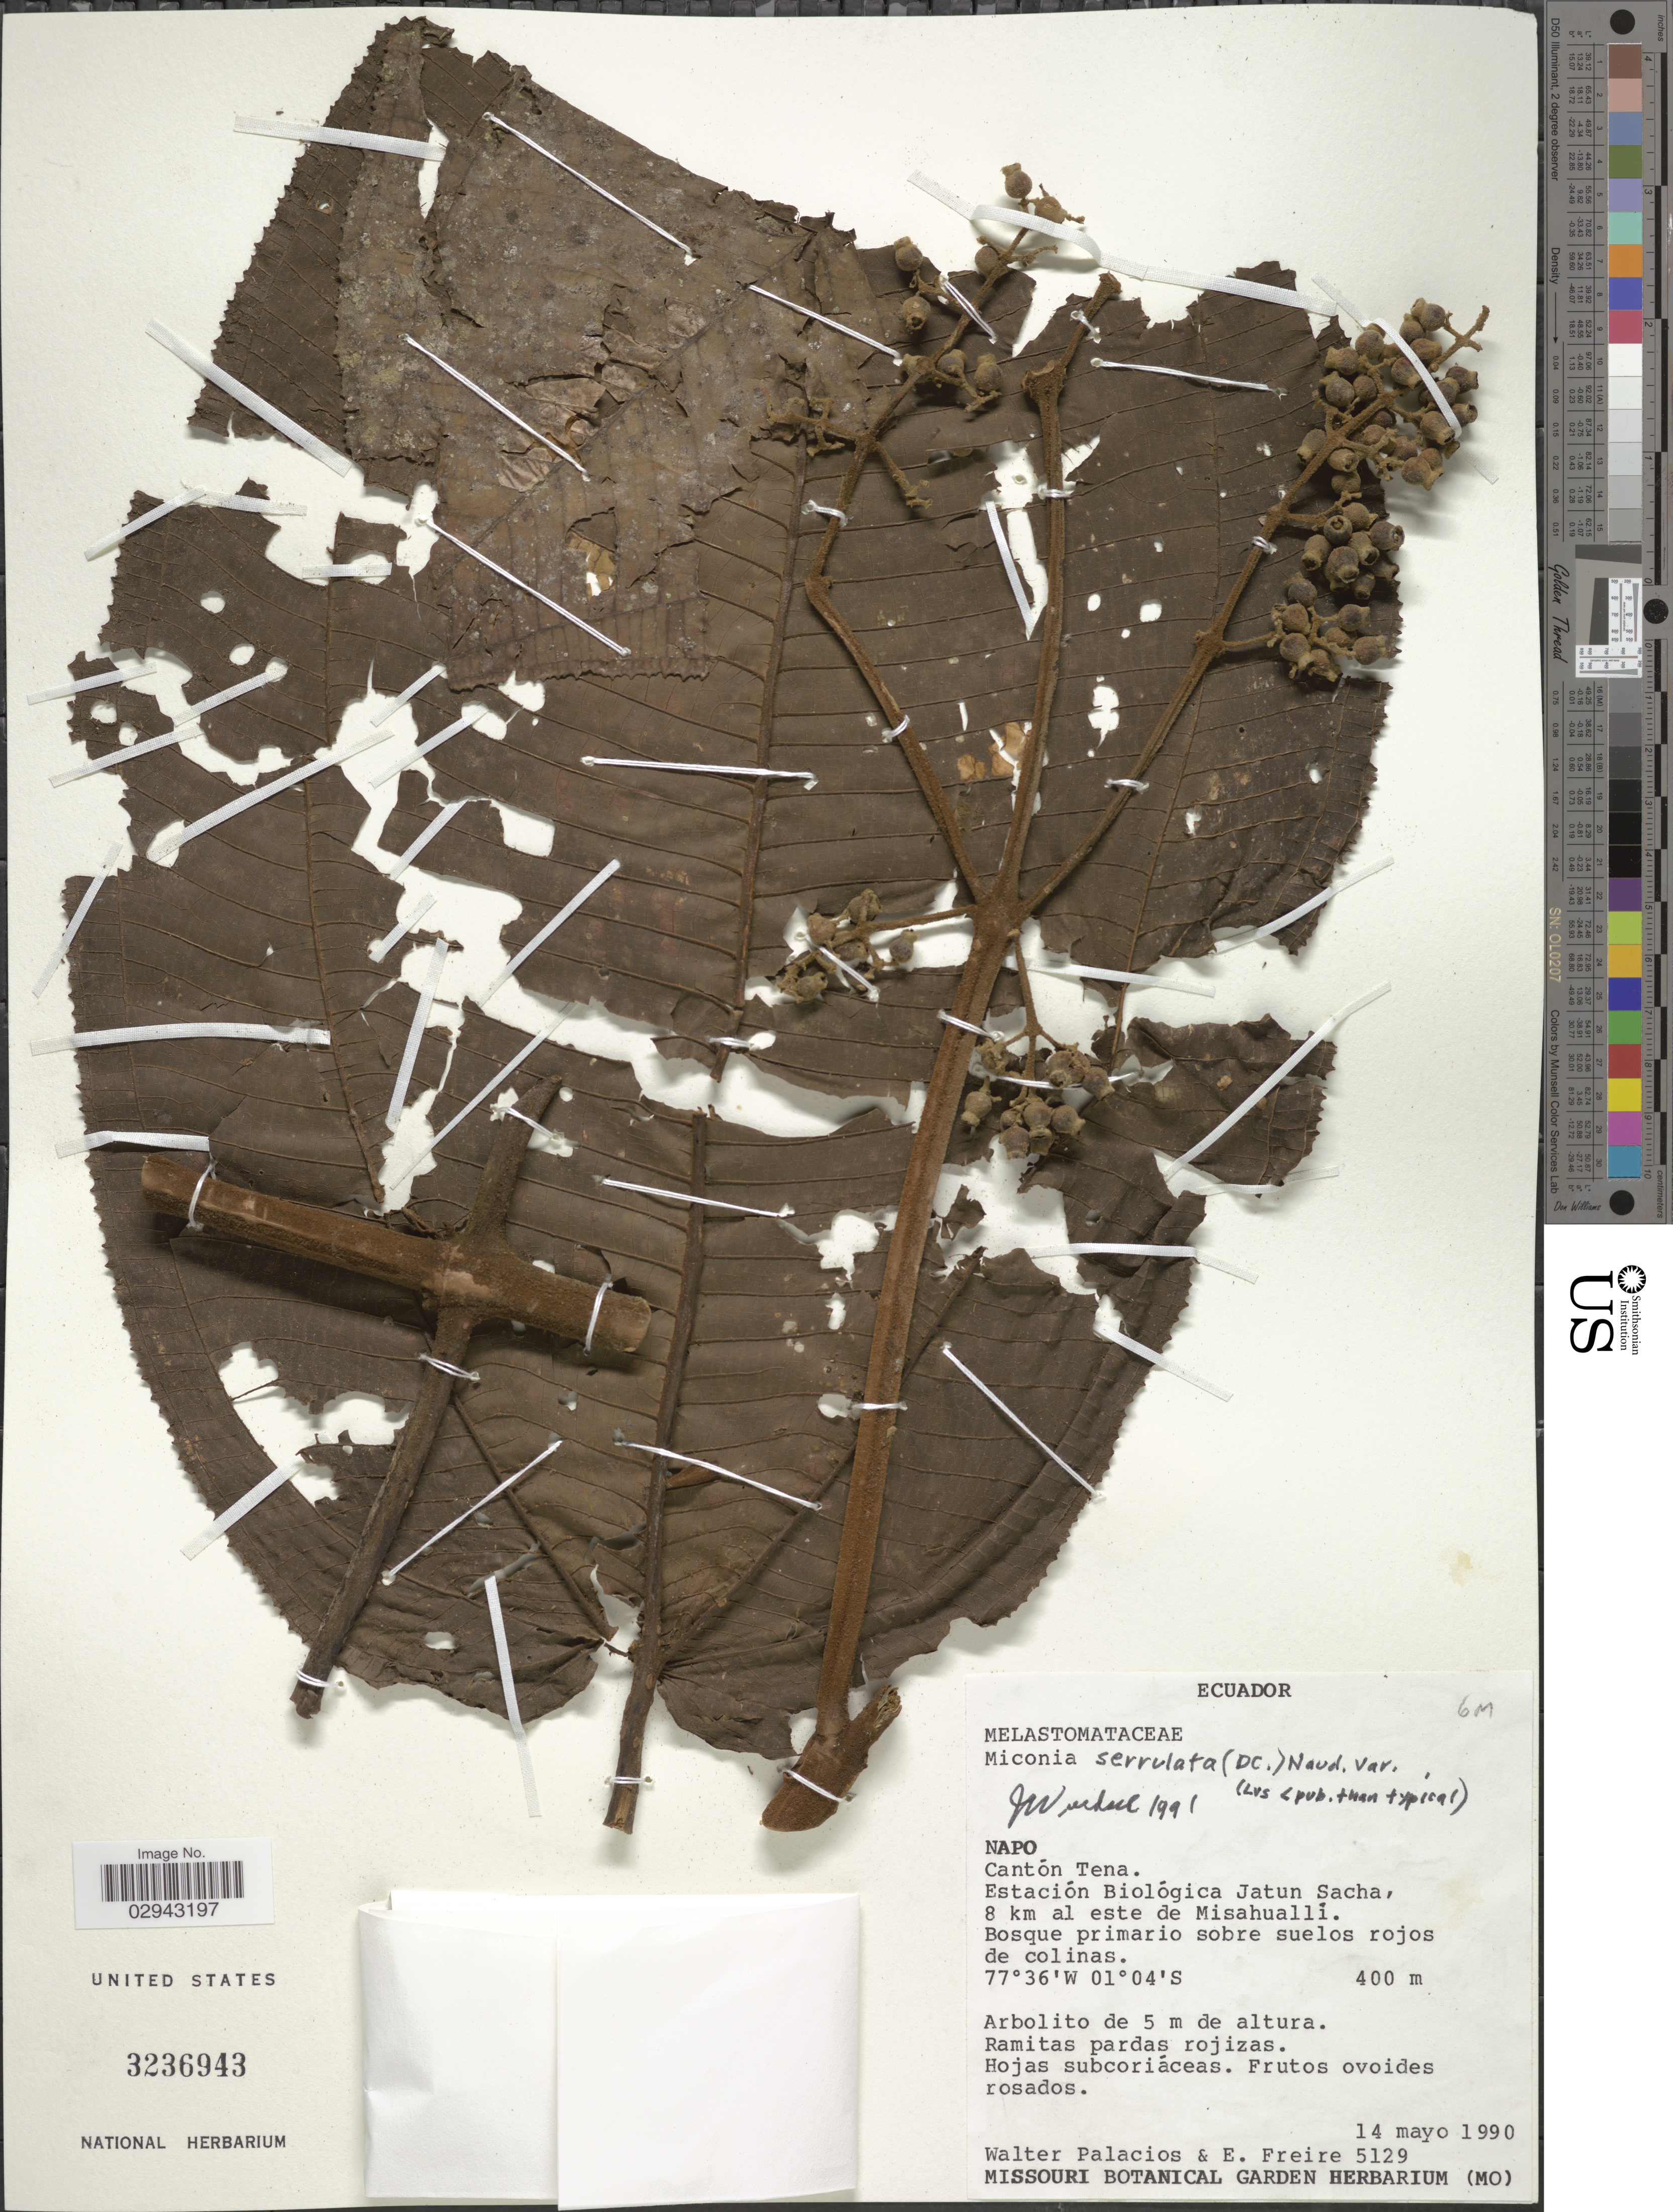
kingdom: Plantae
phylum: Tracheophyta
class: Magnoliopsida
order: Myrtales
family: Melastomataceae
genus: Miconia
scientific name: Miconia serrulata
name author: (DC.) Naudin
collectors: W. Palacios & E. Freire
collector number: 5129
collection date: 1990-05-14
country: Ecuador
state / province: Napo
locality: Cantón Tena. Estación Biológica Jatun Sacha, 8 km al este de Misahualli.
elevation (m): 400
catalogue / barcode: US 3236943